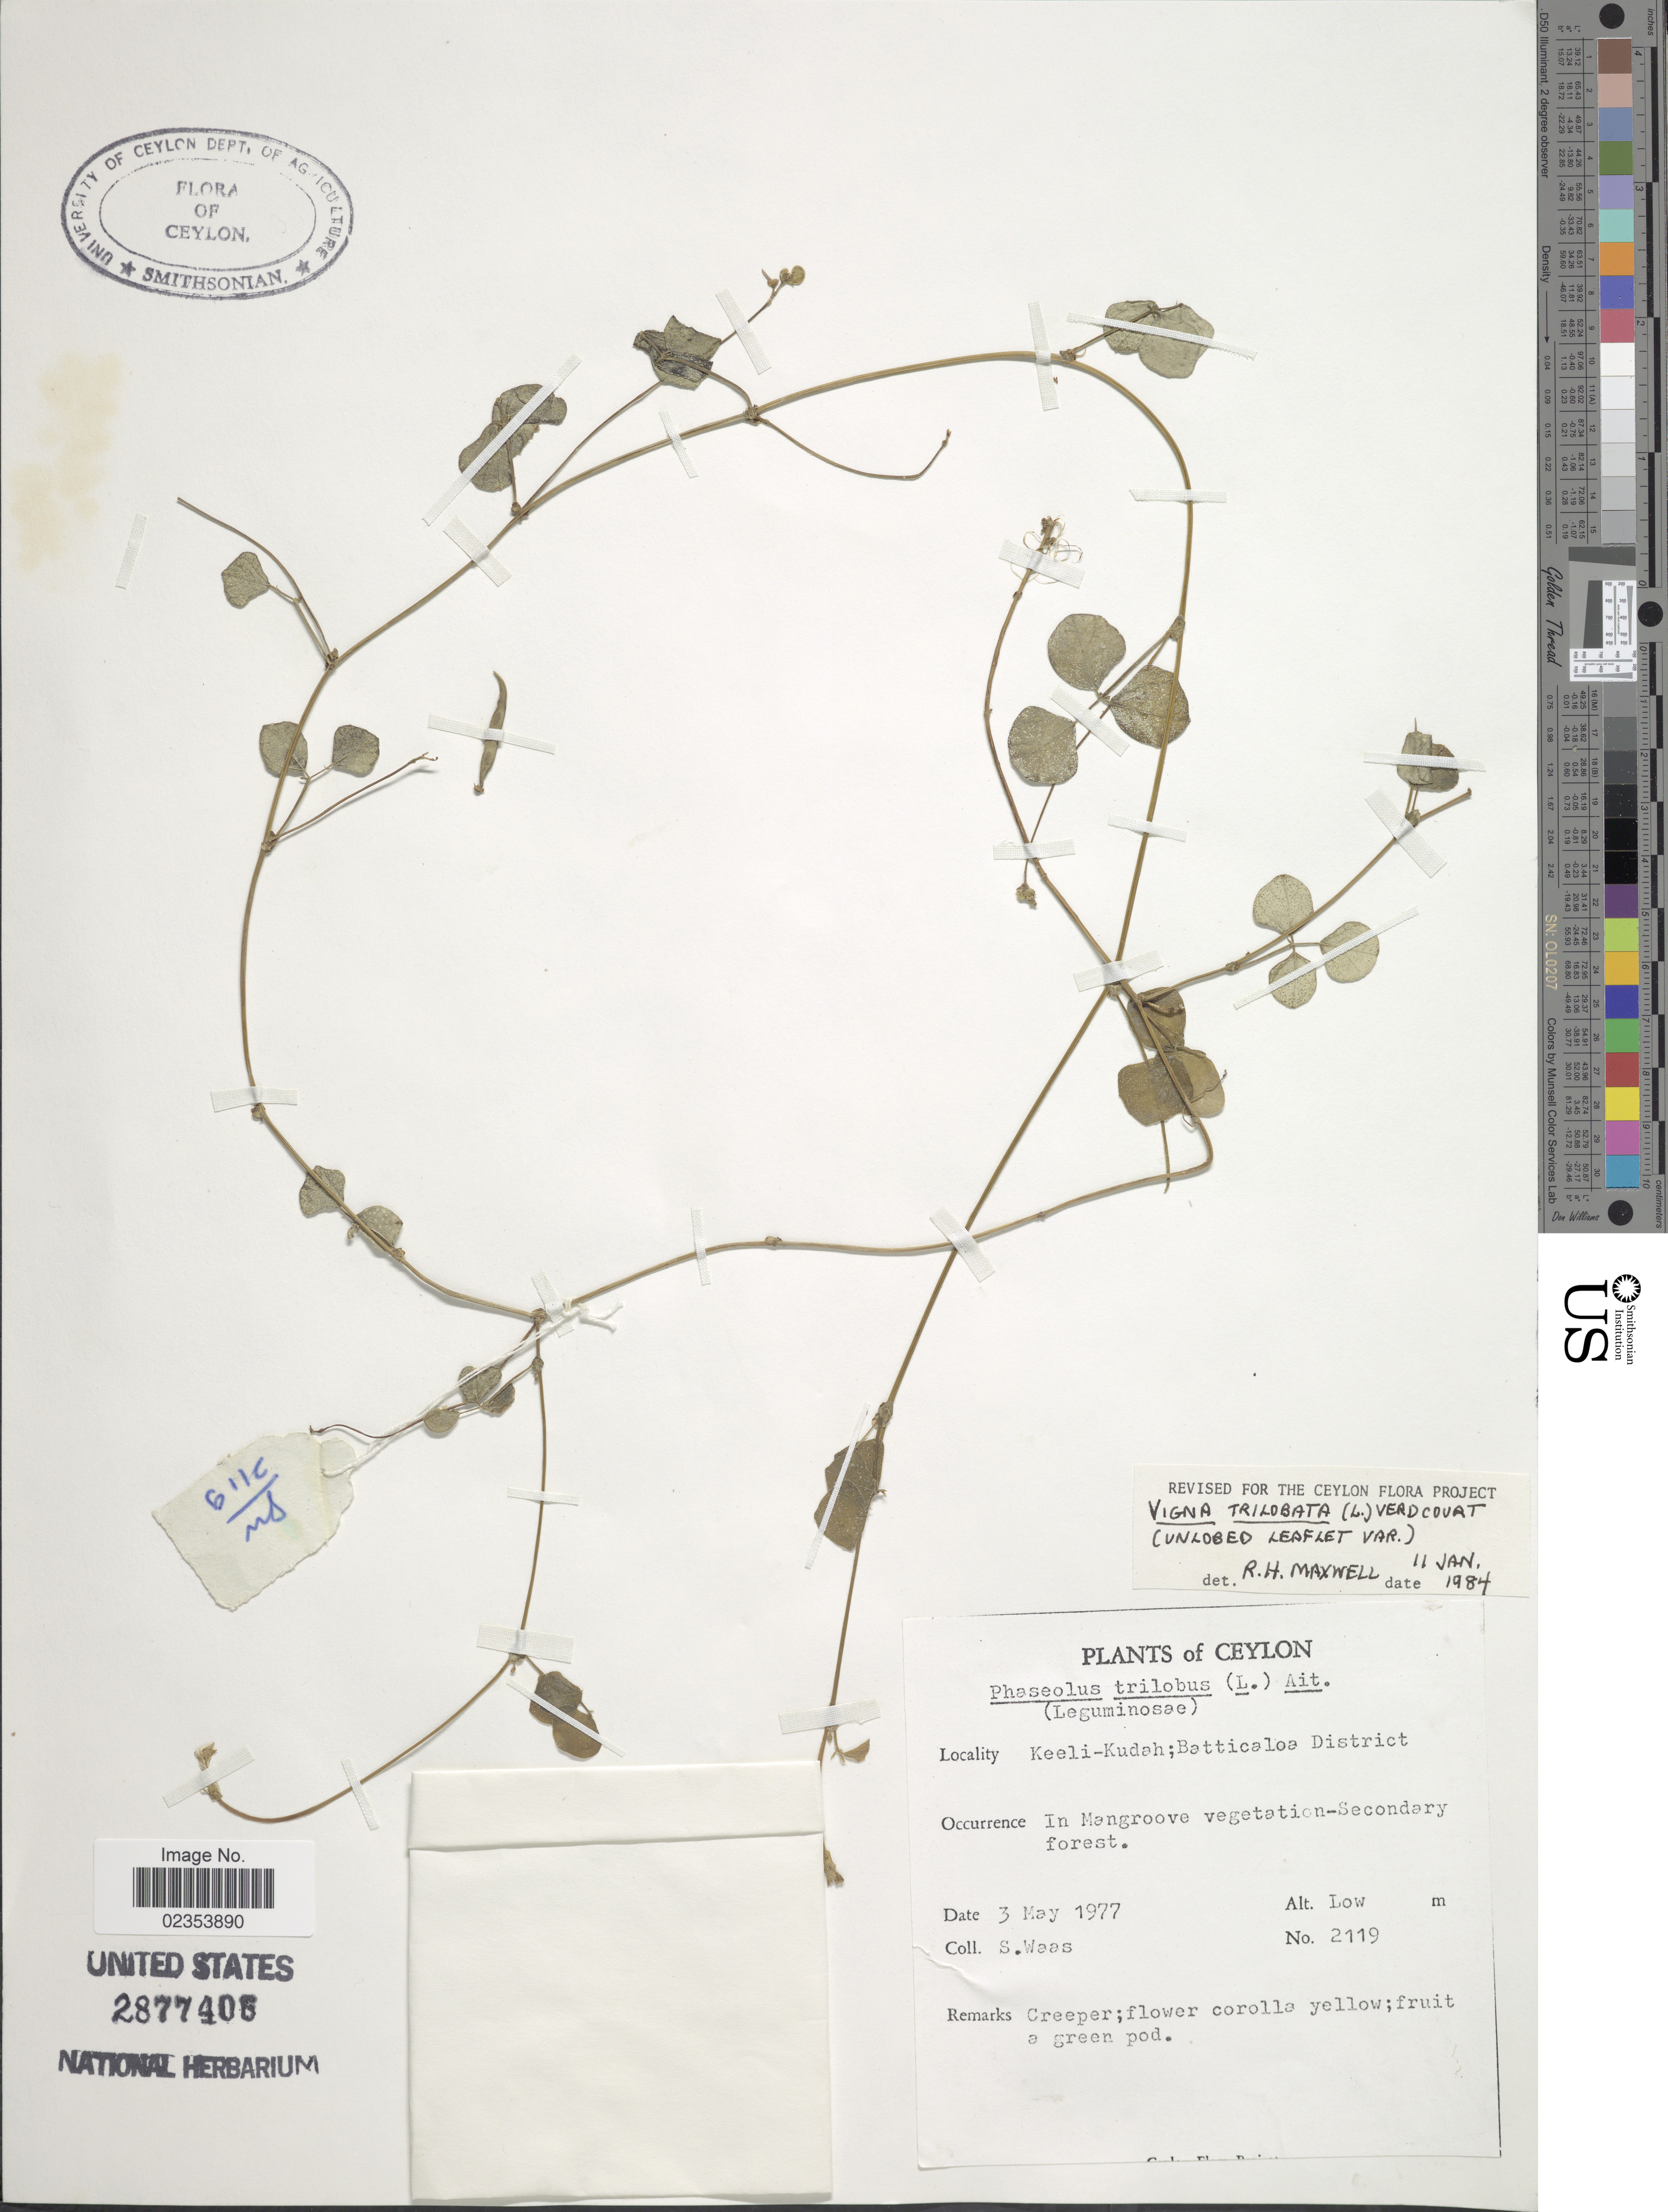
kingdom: Plantae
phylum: Tracheophyta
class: Magnoliopsida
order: Fabales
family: Fabaceae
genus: Vigna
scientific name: Vigna trilobata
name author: (L.) Verdc.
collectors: S. Waas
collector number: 2119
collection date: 1977-05-03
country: Sri Lanka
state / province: Eastern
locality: Ceylon, Keeli-Kudah; Batticaloa District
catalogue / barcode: US 2877405